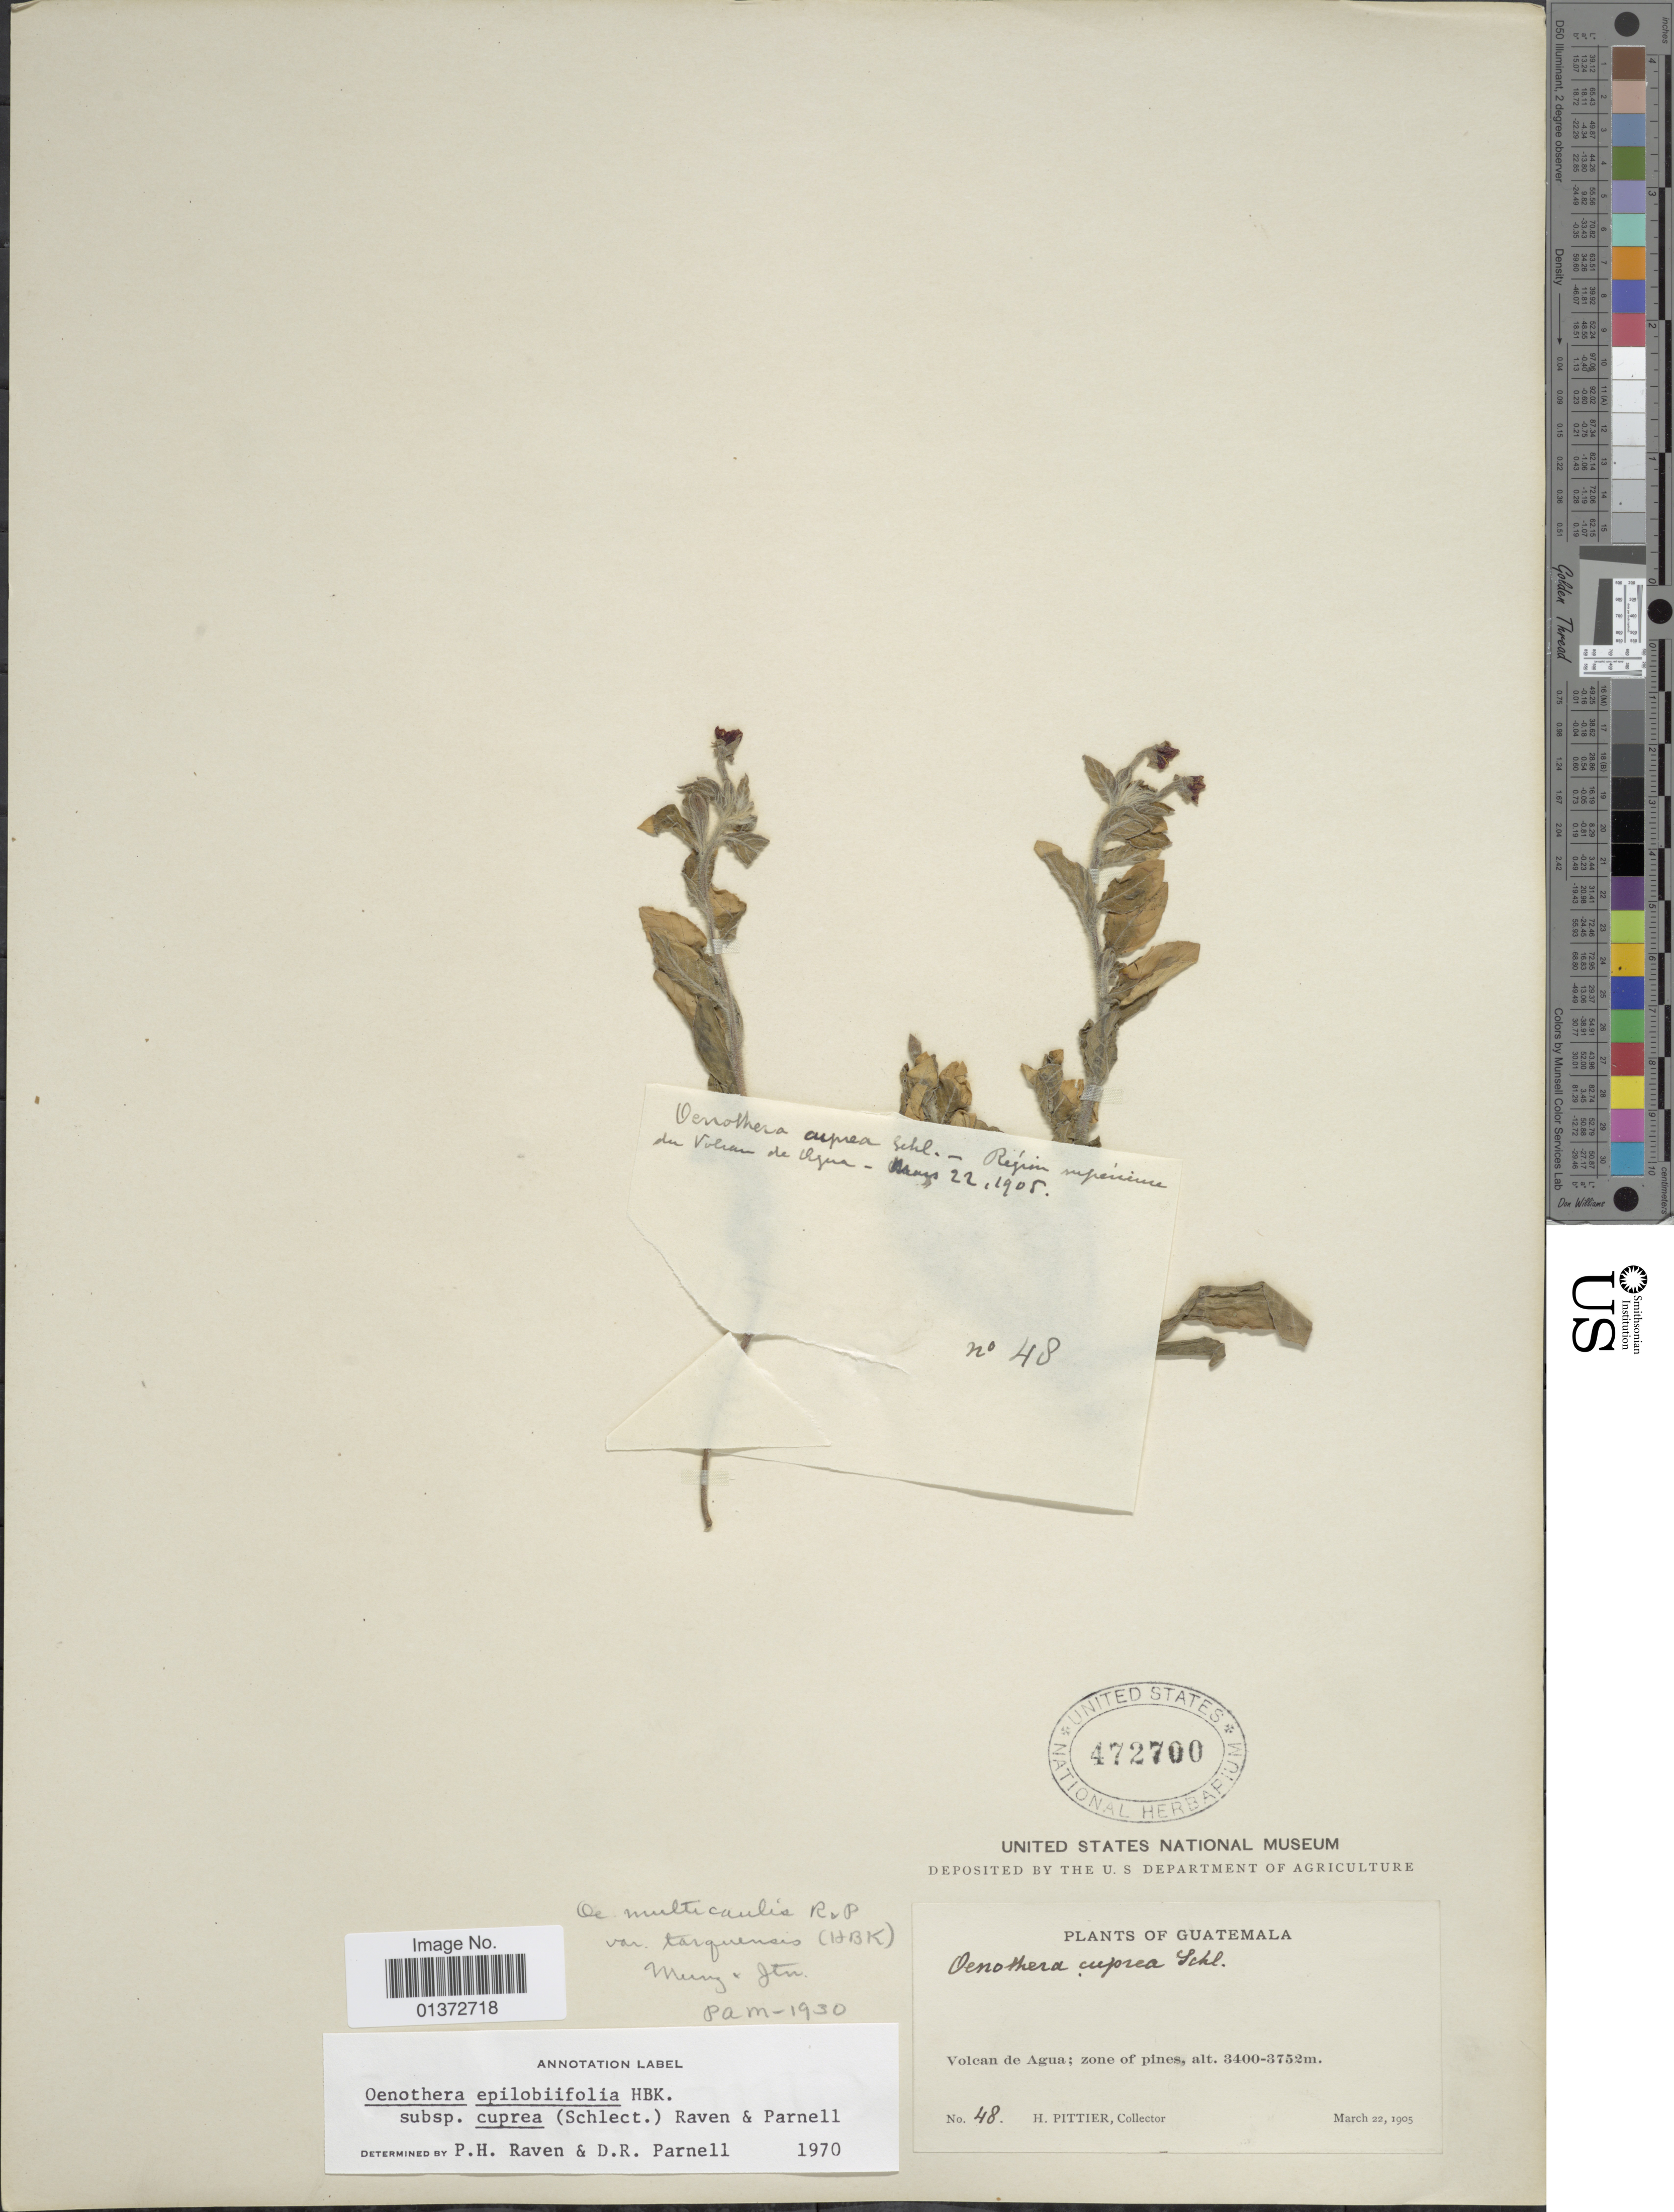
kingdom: Plantae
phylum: Tracheophyta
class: Magnoliopsida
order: Myrtales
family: Onagraceae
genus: Oenothera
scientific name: Oenothera epilobiifolia subsp. cuprea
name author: (Schltdl.) P.H. Raven & D.R. Parn.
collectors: H. F. Pittier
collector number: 48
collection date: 1905-03-22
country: Guatemala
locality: Volcan de Agua; zone of pines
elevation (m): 3400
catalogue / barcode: US 472700